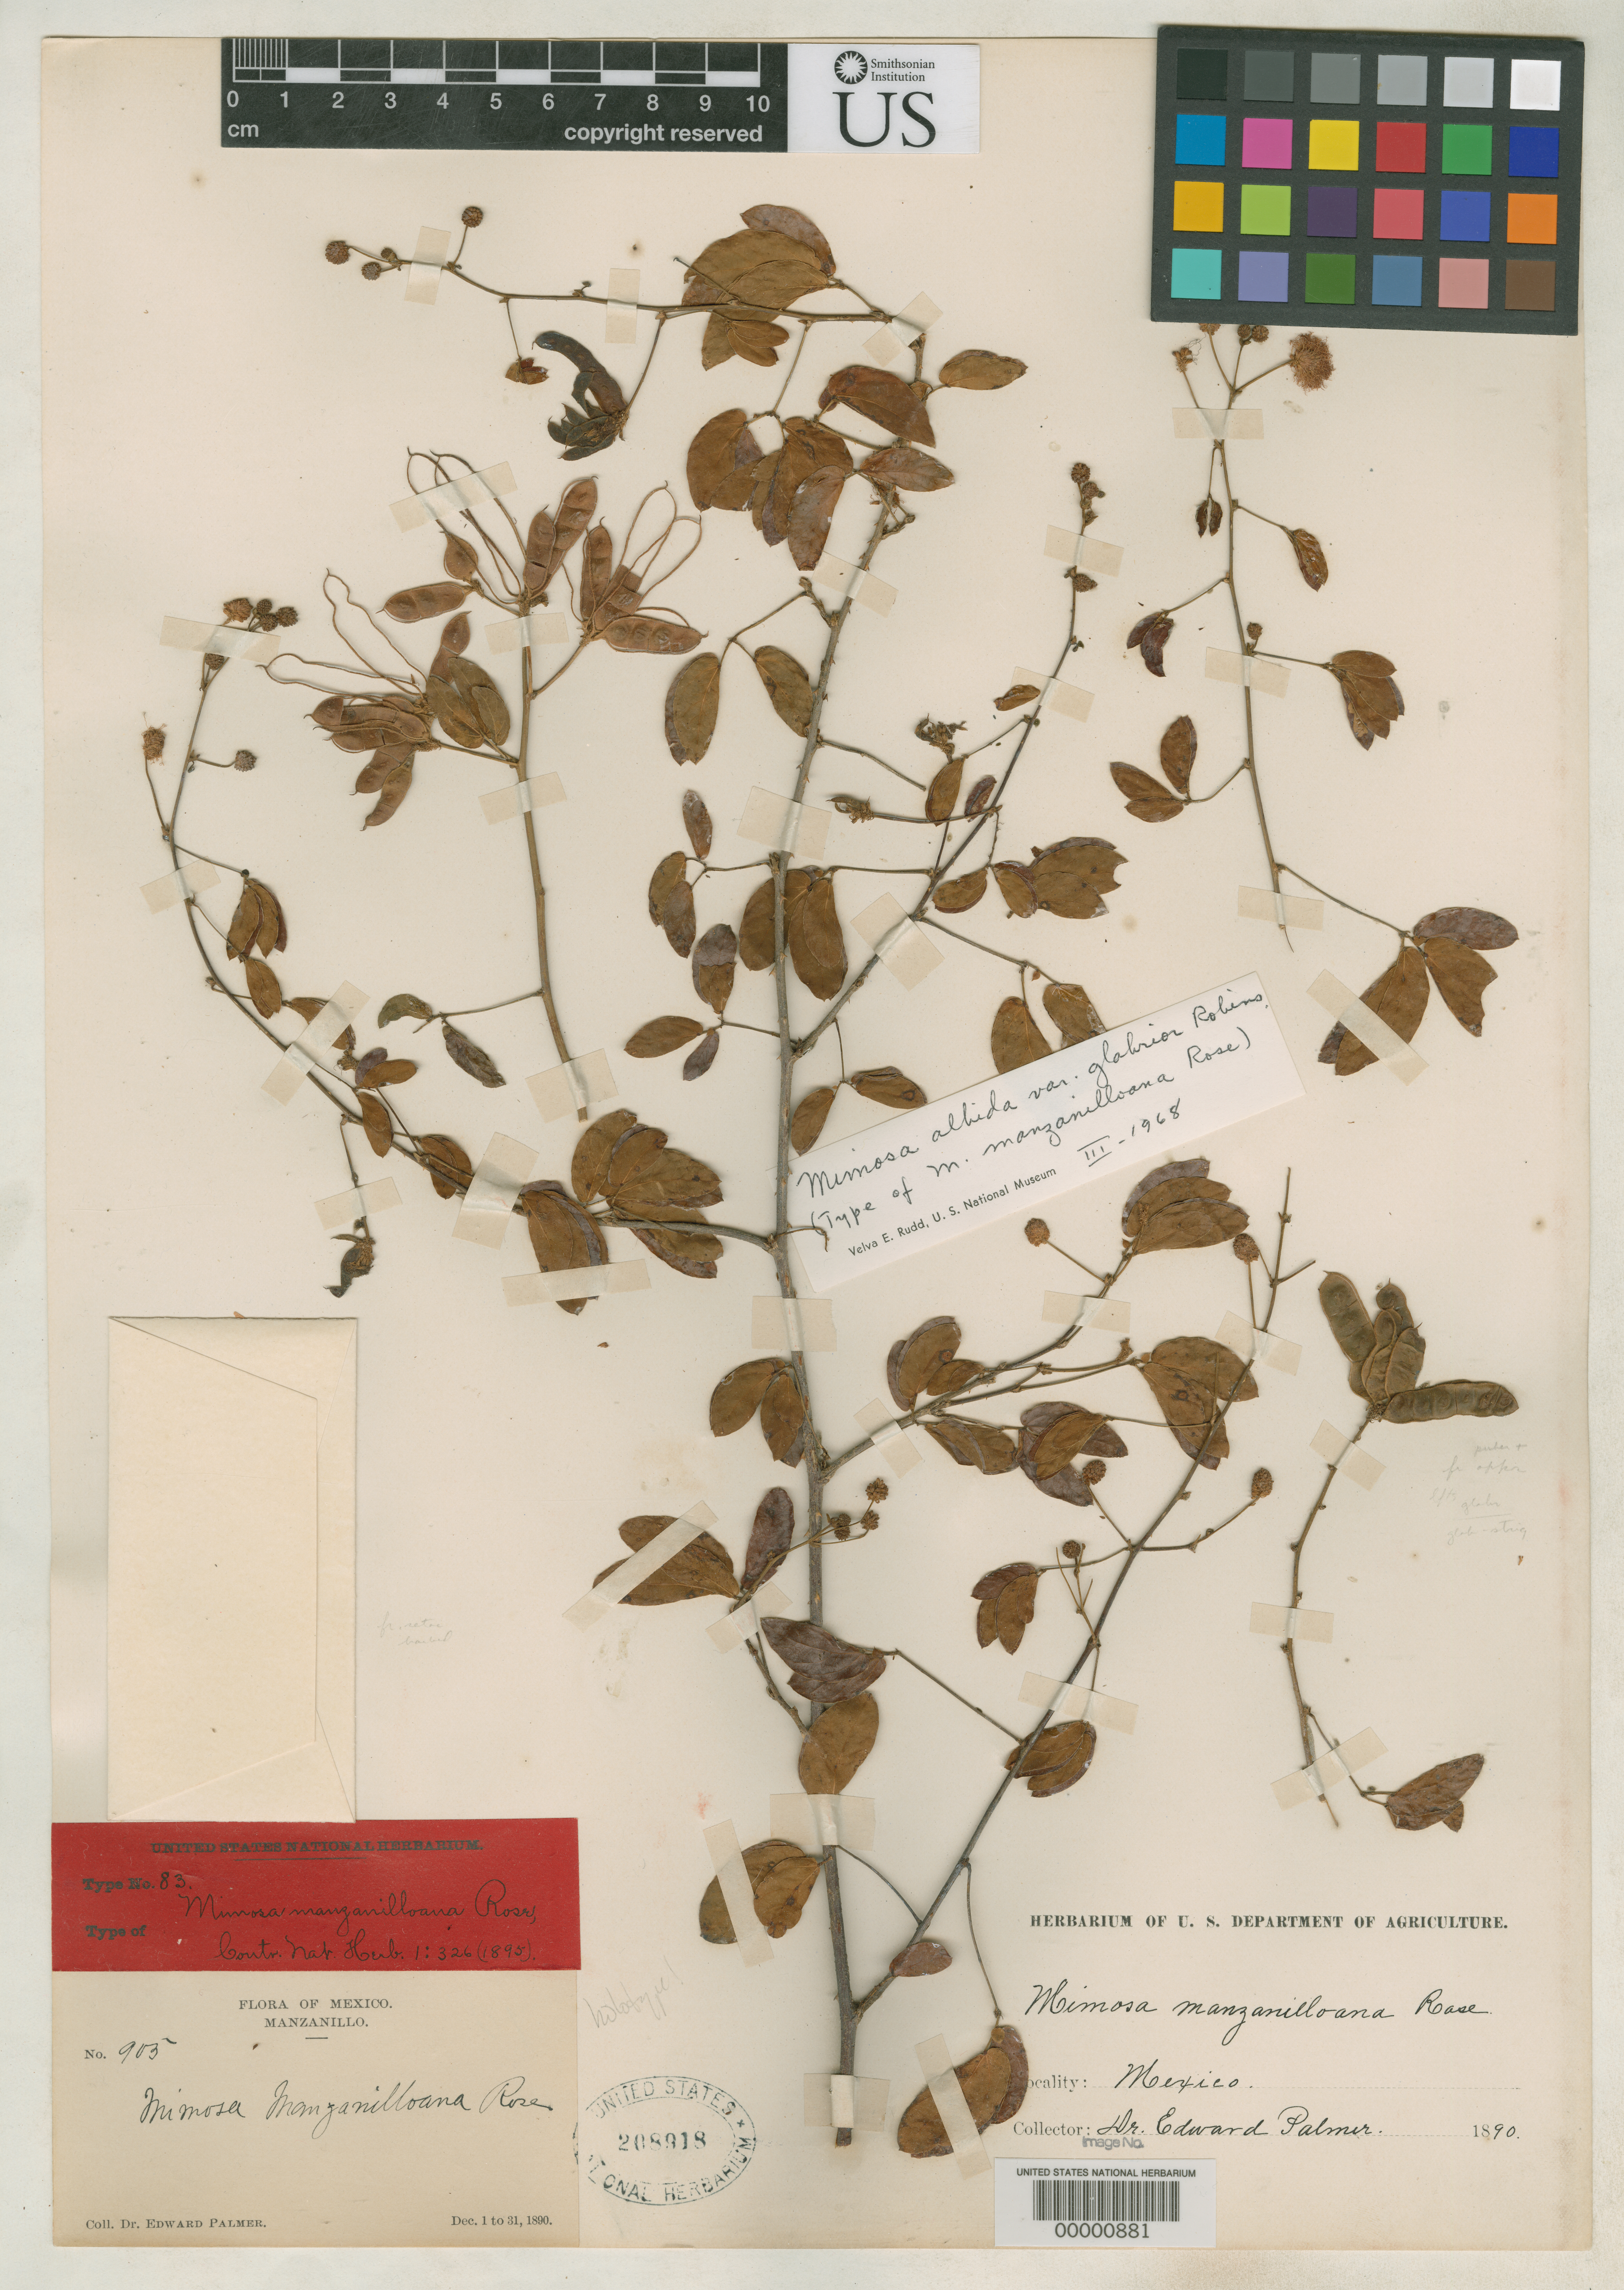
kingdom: Plantae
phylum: Tracheophyta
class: Magnoliopsida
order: Fabales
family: Fabaceae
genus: Mimosa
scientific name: Mimosa manzanilloana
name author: Rose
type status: Holotype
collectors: E. Palmer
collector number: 905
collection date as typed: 01 Dec 1890 to 31 Dec 1890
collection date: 1890-12-01/1890-12-31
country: Mexico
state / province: Colima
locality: Manzanillo.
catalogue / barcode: US 208918